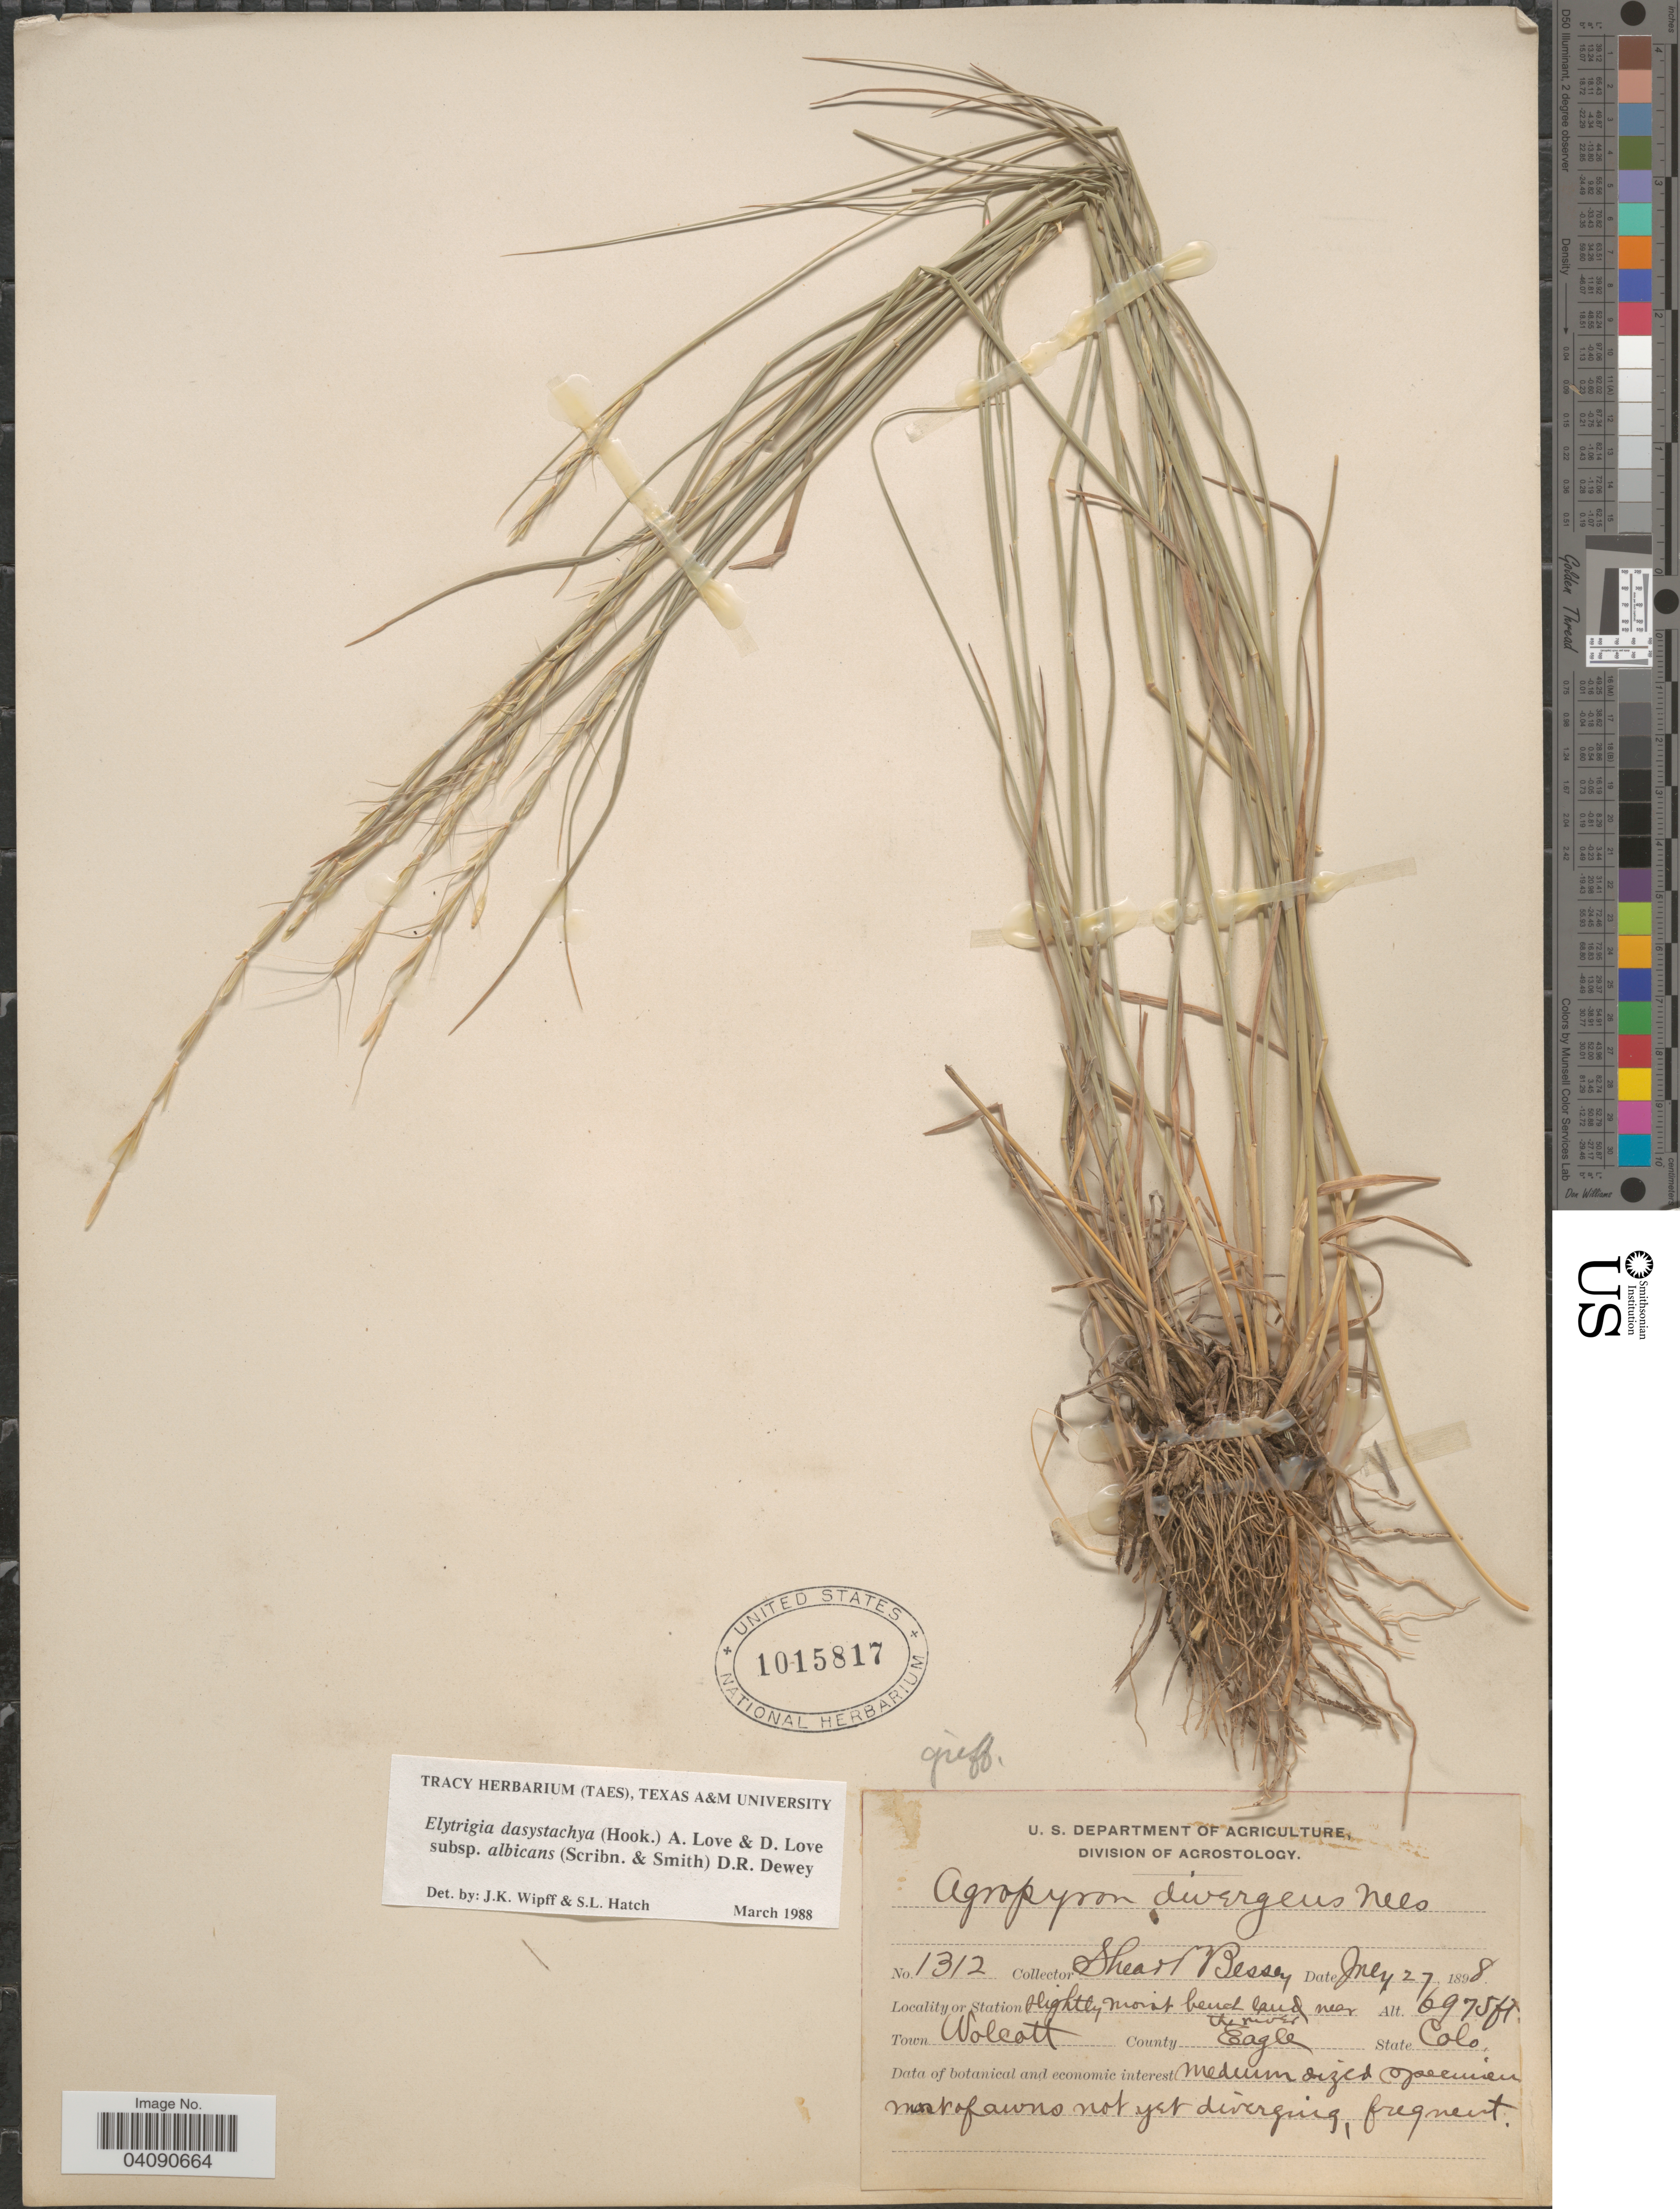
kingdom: Plantae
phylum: Tracheophyta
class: Liliopsida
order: Poales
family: Poaceae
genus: Elymus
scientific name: Elymus albicans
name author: (Scribn. & J.G. Sm.) Á. Löve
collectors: -- Shear & -. Bessey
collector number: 1312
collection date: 1898-07-27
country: United States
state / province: Colorado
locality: Slightly, moist bench land near the river. Town Wolcatt. County Eagle.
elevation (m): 2126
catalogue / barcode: US 1015817